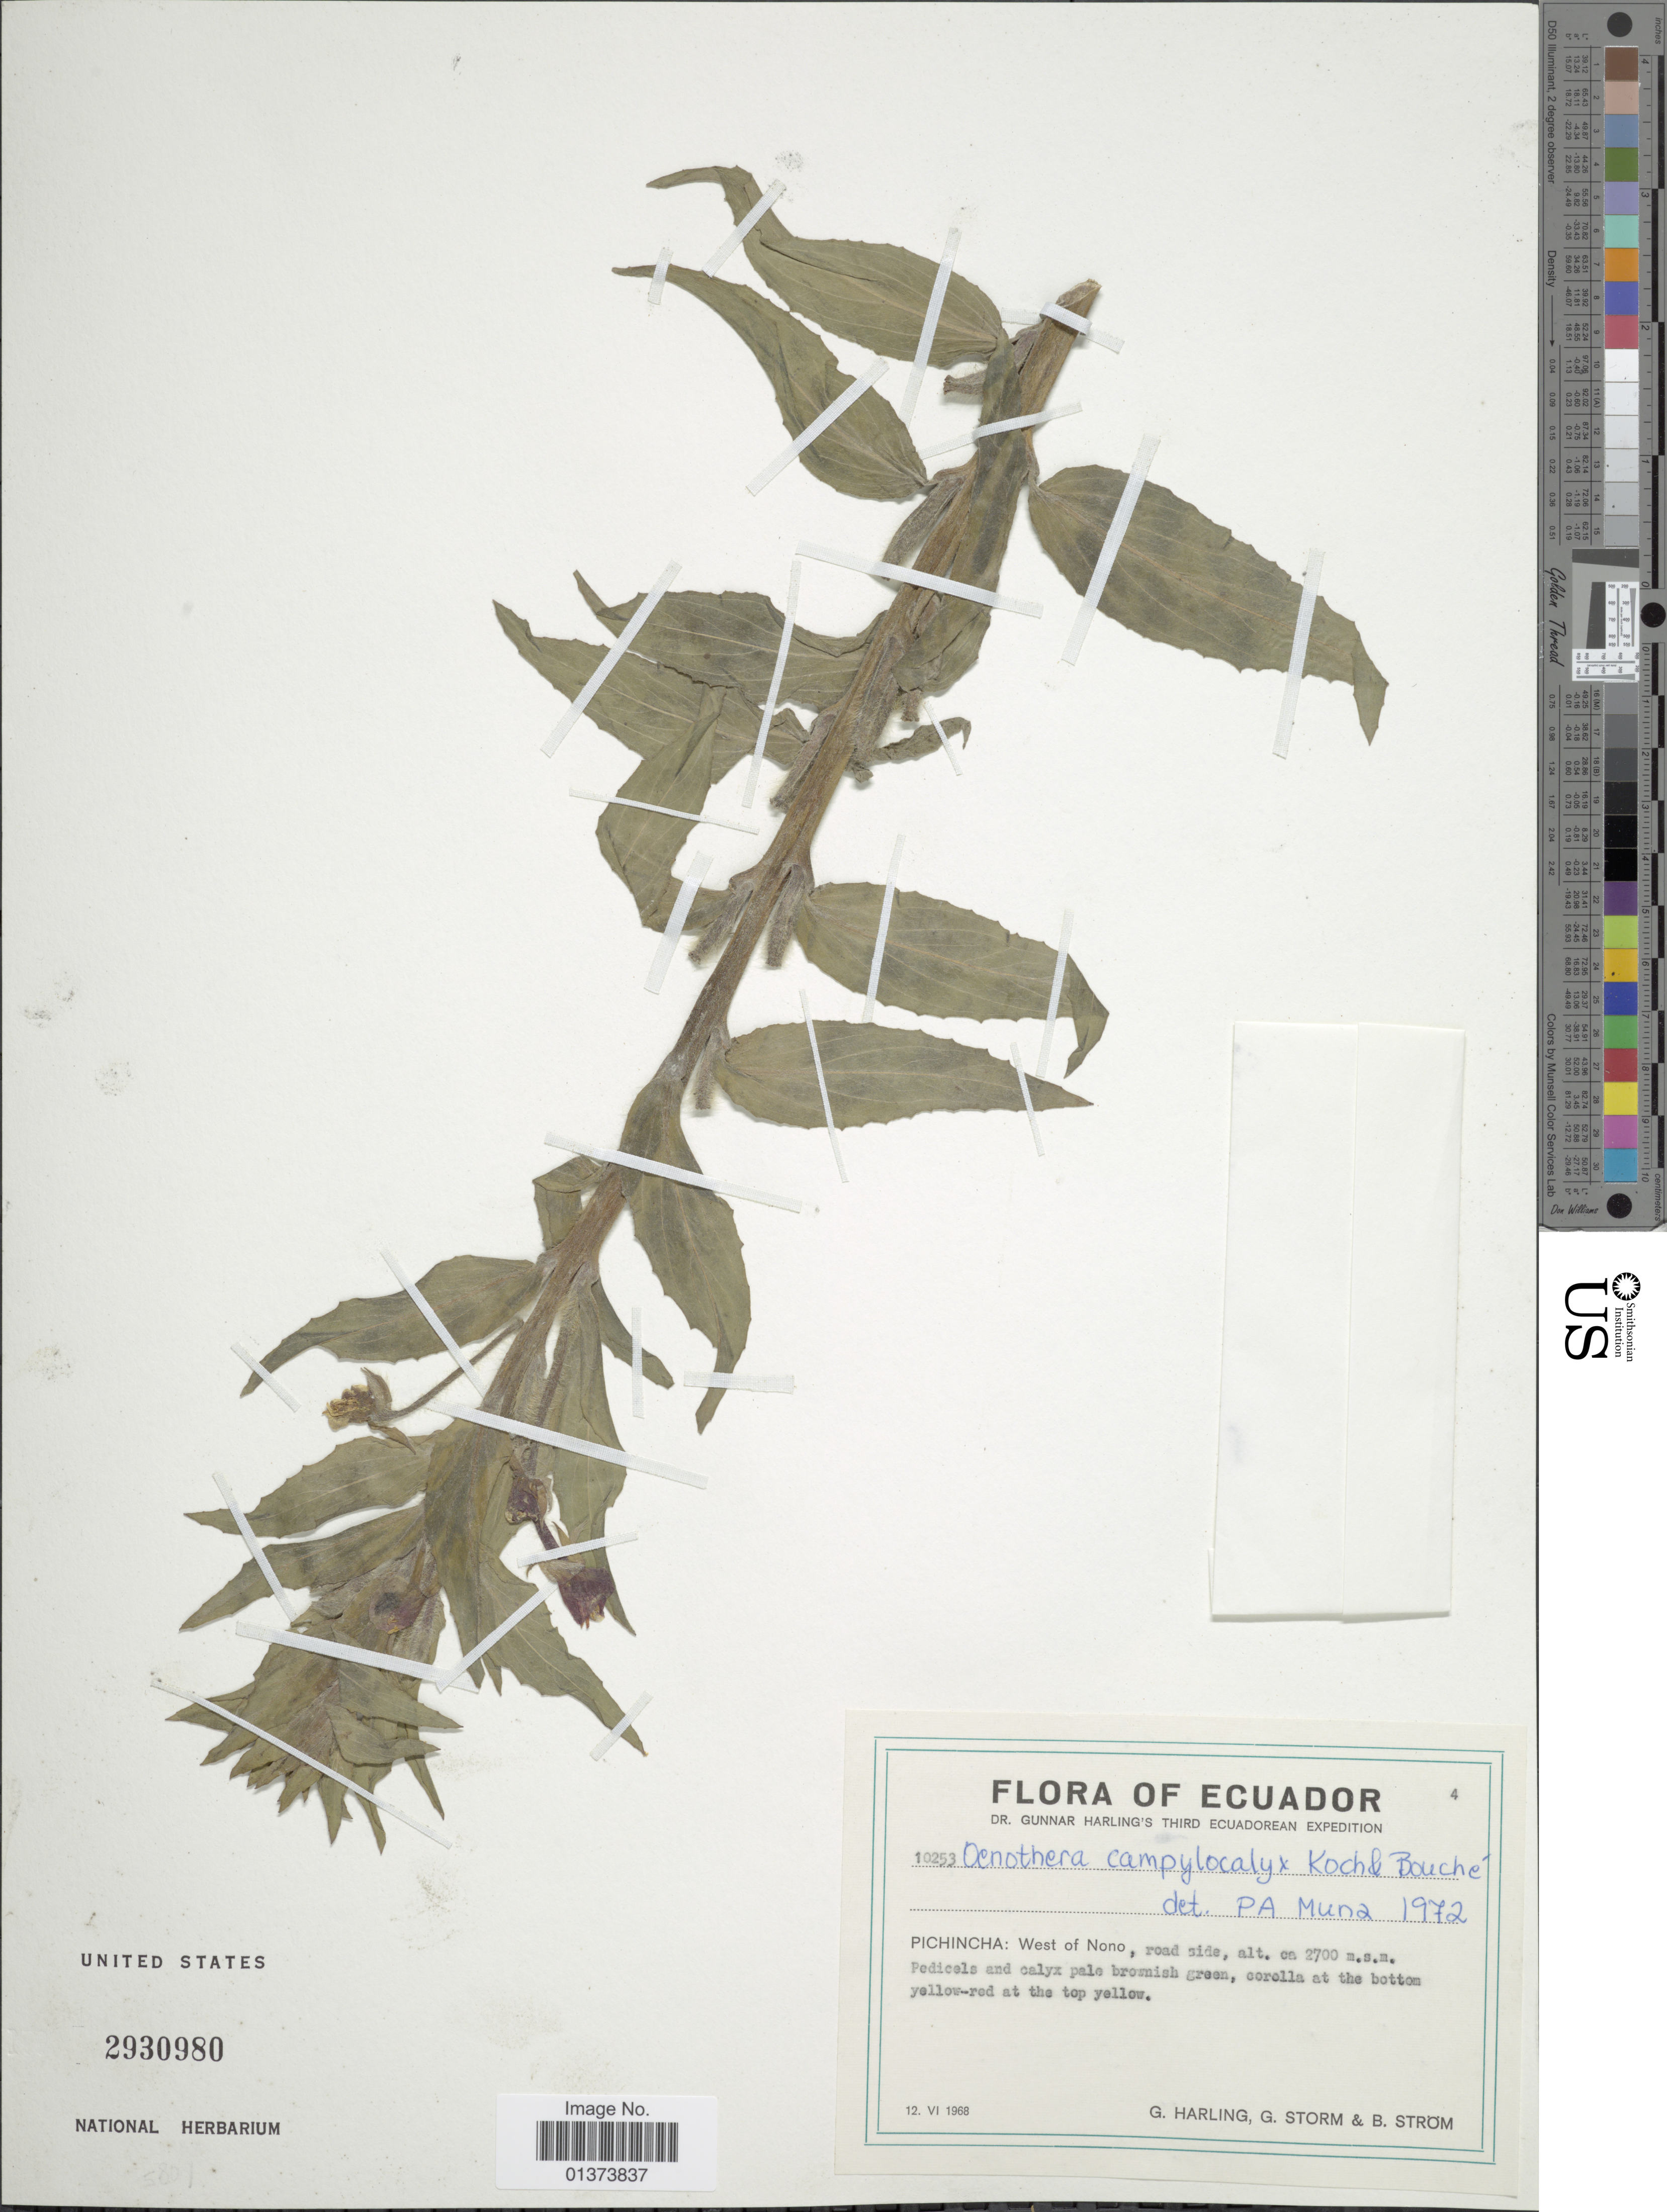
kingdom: Plantae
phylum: Tracheophyta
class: Magnoliopsida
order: Myrtales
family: Onagraceae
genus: Oenothera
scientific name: Oenothera versicolor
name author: Lehm.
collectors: G. Harling, G. Storm & B. Ström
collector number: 10253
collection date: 1968-06-12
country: Ecuador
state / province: Pichincha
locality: West of Nono, road side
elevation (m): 2700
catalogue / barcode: US 2930980